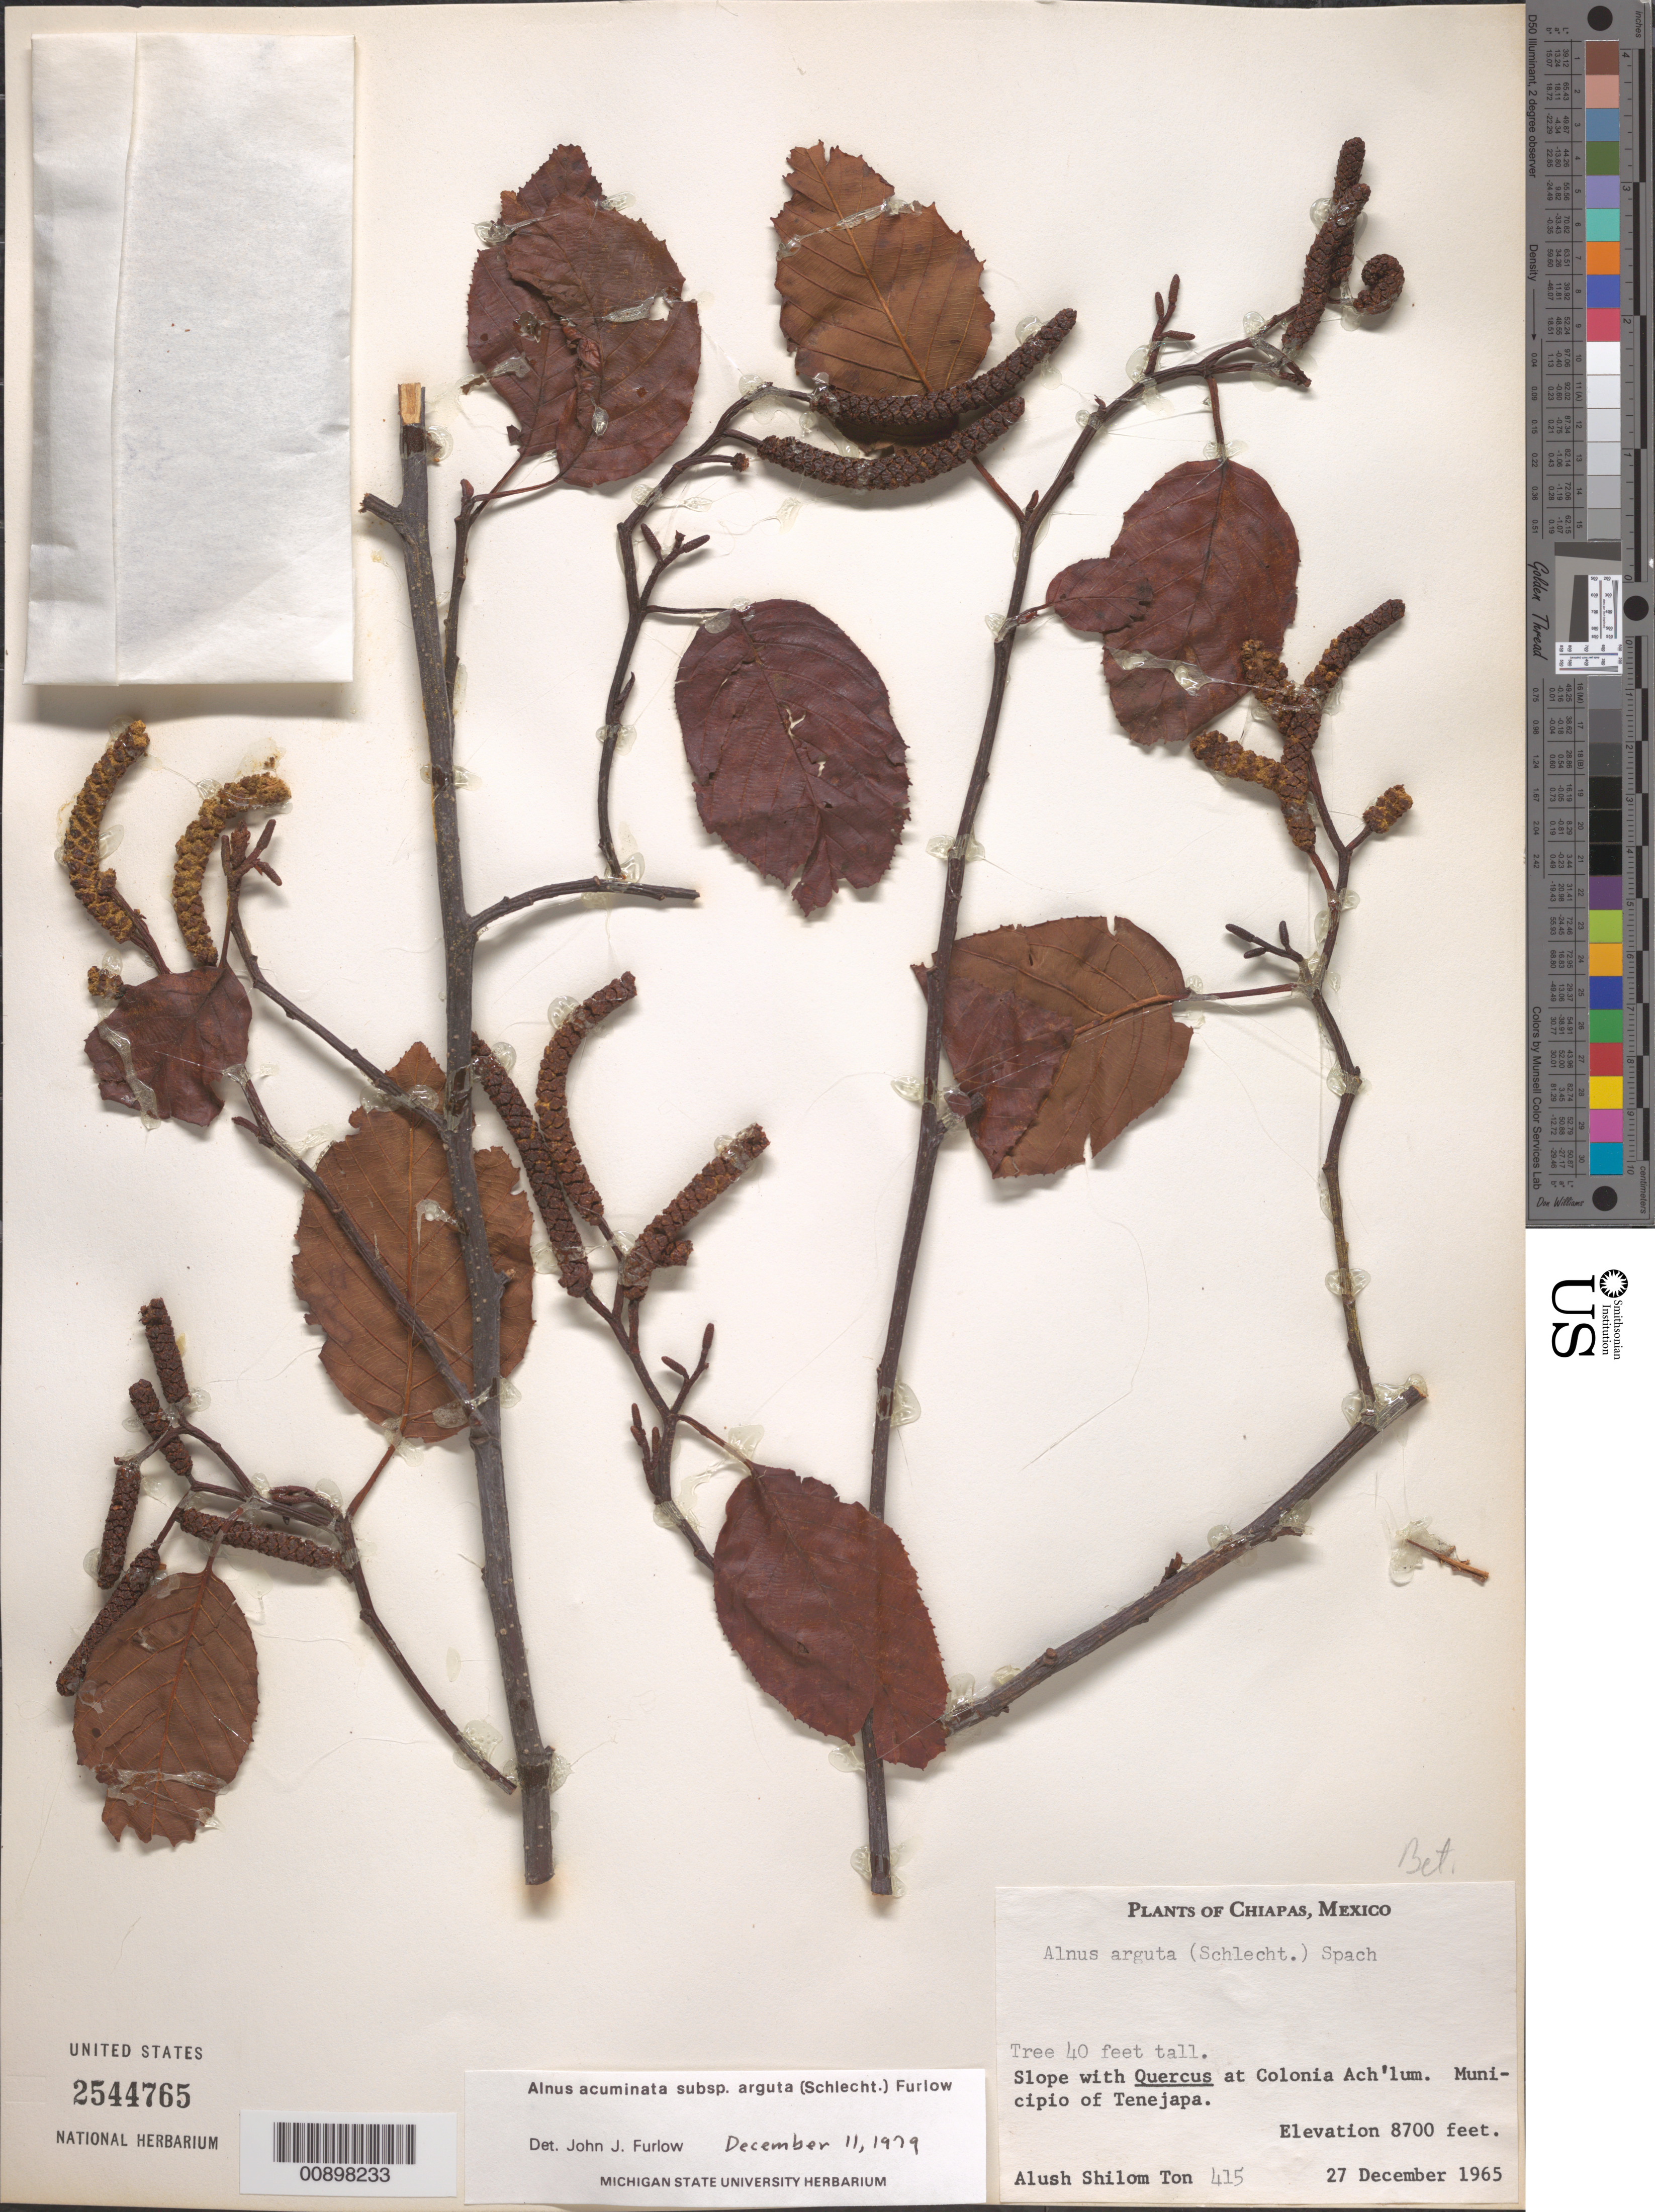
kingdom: Plantae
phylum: Tracheophyta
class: Magnoliopsida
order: Fagales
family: Betulaceae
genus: Alnus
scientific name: Alnus acuminata subsp. arguta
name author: (Schltdl.) Furlow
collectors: A. Shilom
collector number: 415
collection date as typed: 27 Dec 1965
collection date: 1965-12-27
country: Mexico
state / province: Chiapas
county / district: Tenejapa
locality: Colonia Ach'lum. Municipio of Tenejapa, Chiapas.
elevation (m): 2652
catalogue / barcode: US 2544765